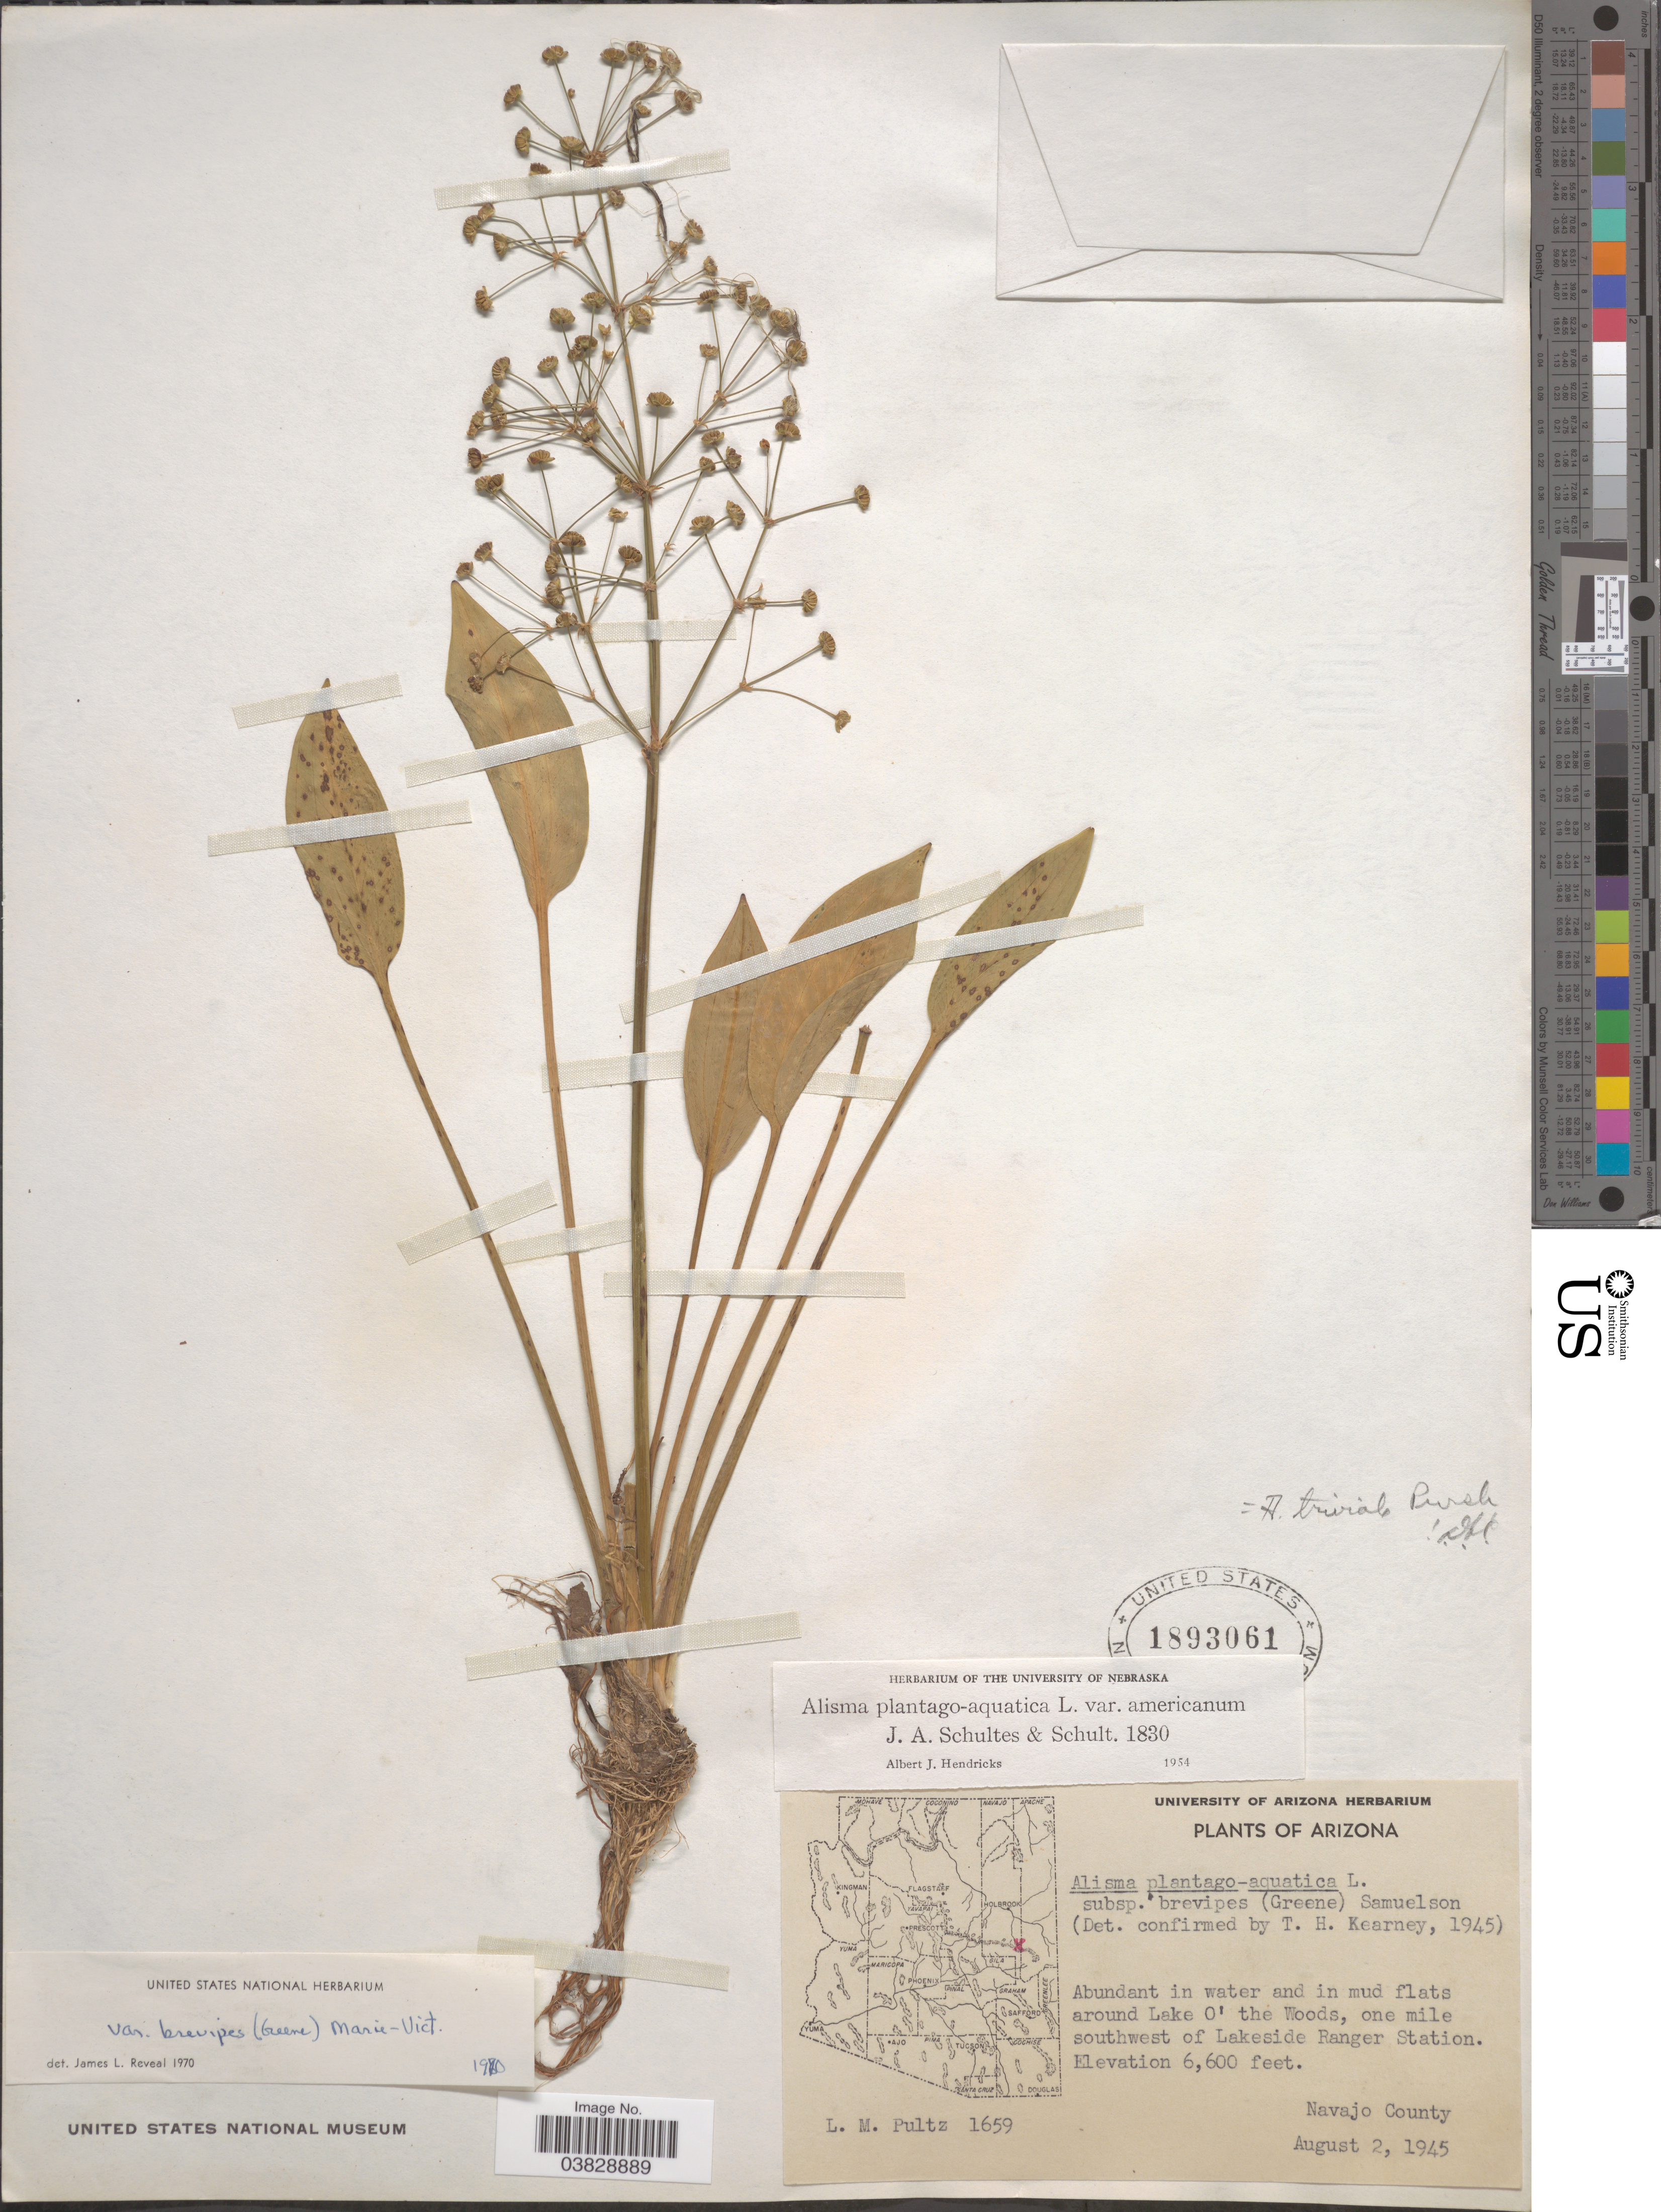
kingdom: Plantae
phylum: Tracheophyta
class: Liliopsida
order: Alismatales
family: Alismataceae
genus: Alisma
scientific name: Alisma plantago-aquatica var. brevipes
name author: (Greene) Vict.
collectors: L. Pultz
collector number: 1659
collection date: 1945-08-02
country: United States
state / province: Arizona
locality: Around Lake O' the Woods, one mile southwest of Lakeside Ranger Station. Navajo County.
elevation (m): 2012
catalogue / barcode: US 1893061